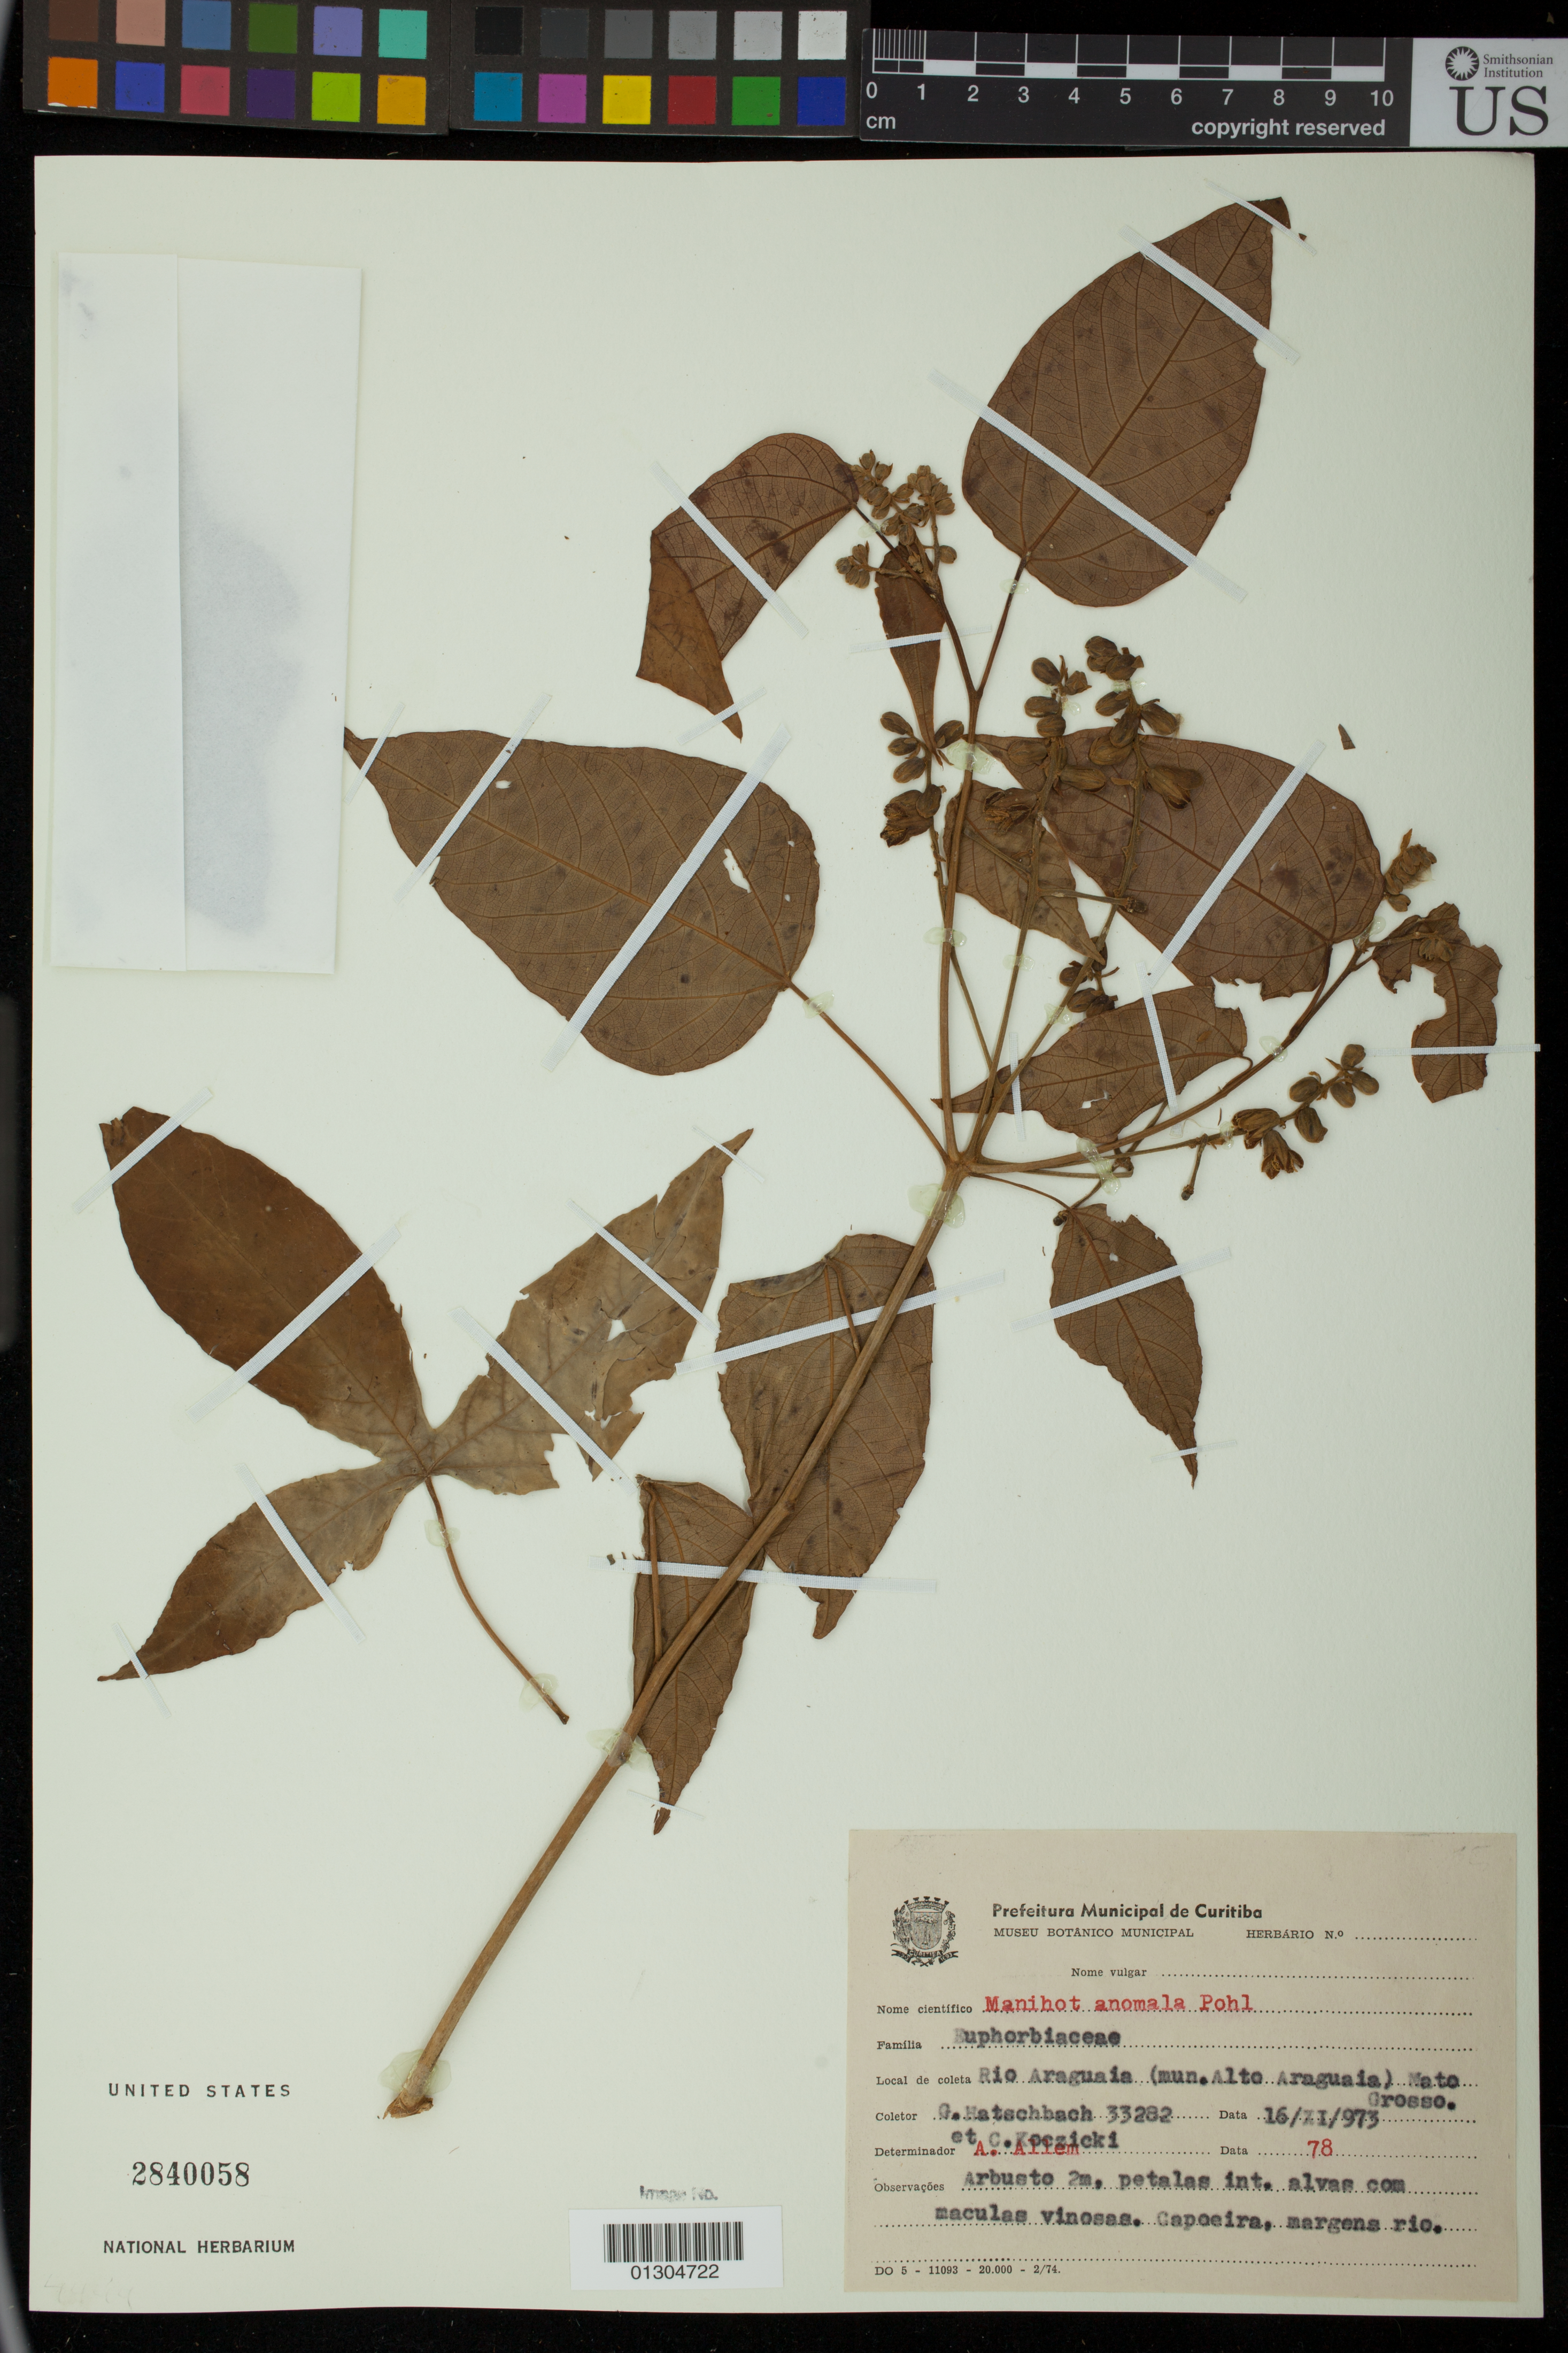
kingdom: Plantae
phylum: Tracheophyta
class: Magnoliopsida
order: Malpighiales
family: Euphorbiaceae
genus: Manihot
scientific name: Manihot anomala subsp. anomala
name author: Pohl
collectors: G. Hatschbach & C. Koczicki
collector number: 33282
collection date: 1973-11-16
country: Brazil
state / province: Mato Grosso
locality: Rio Araguaia (mun. Alto Araguaia)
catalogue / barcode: US 2840058